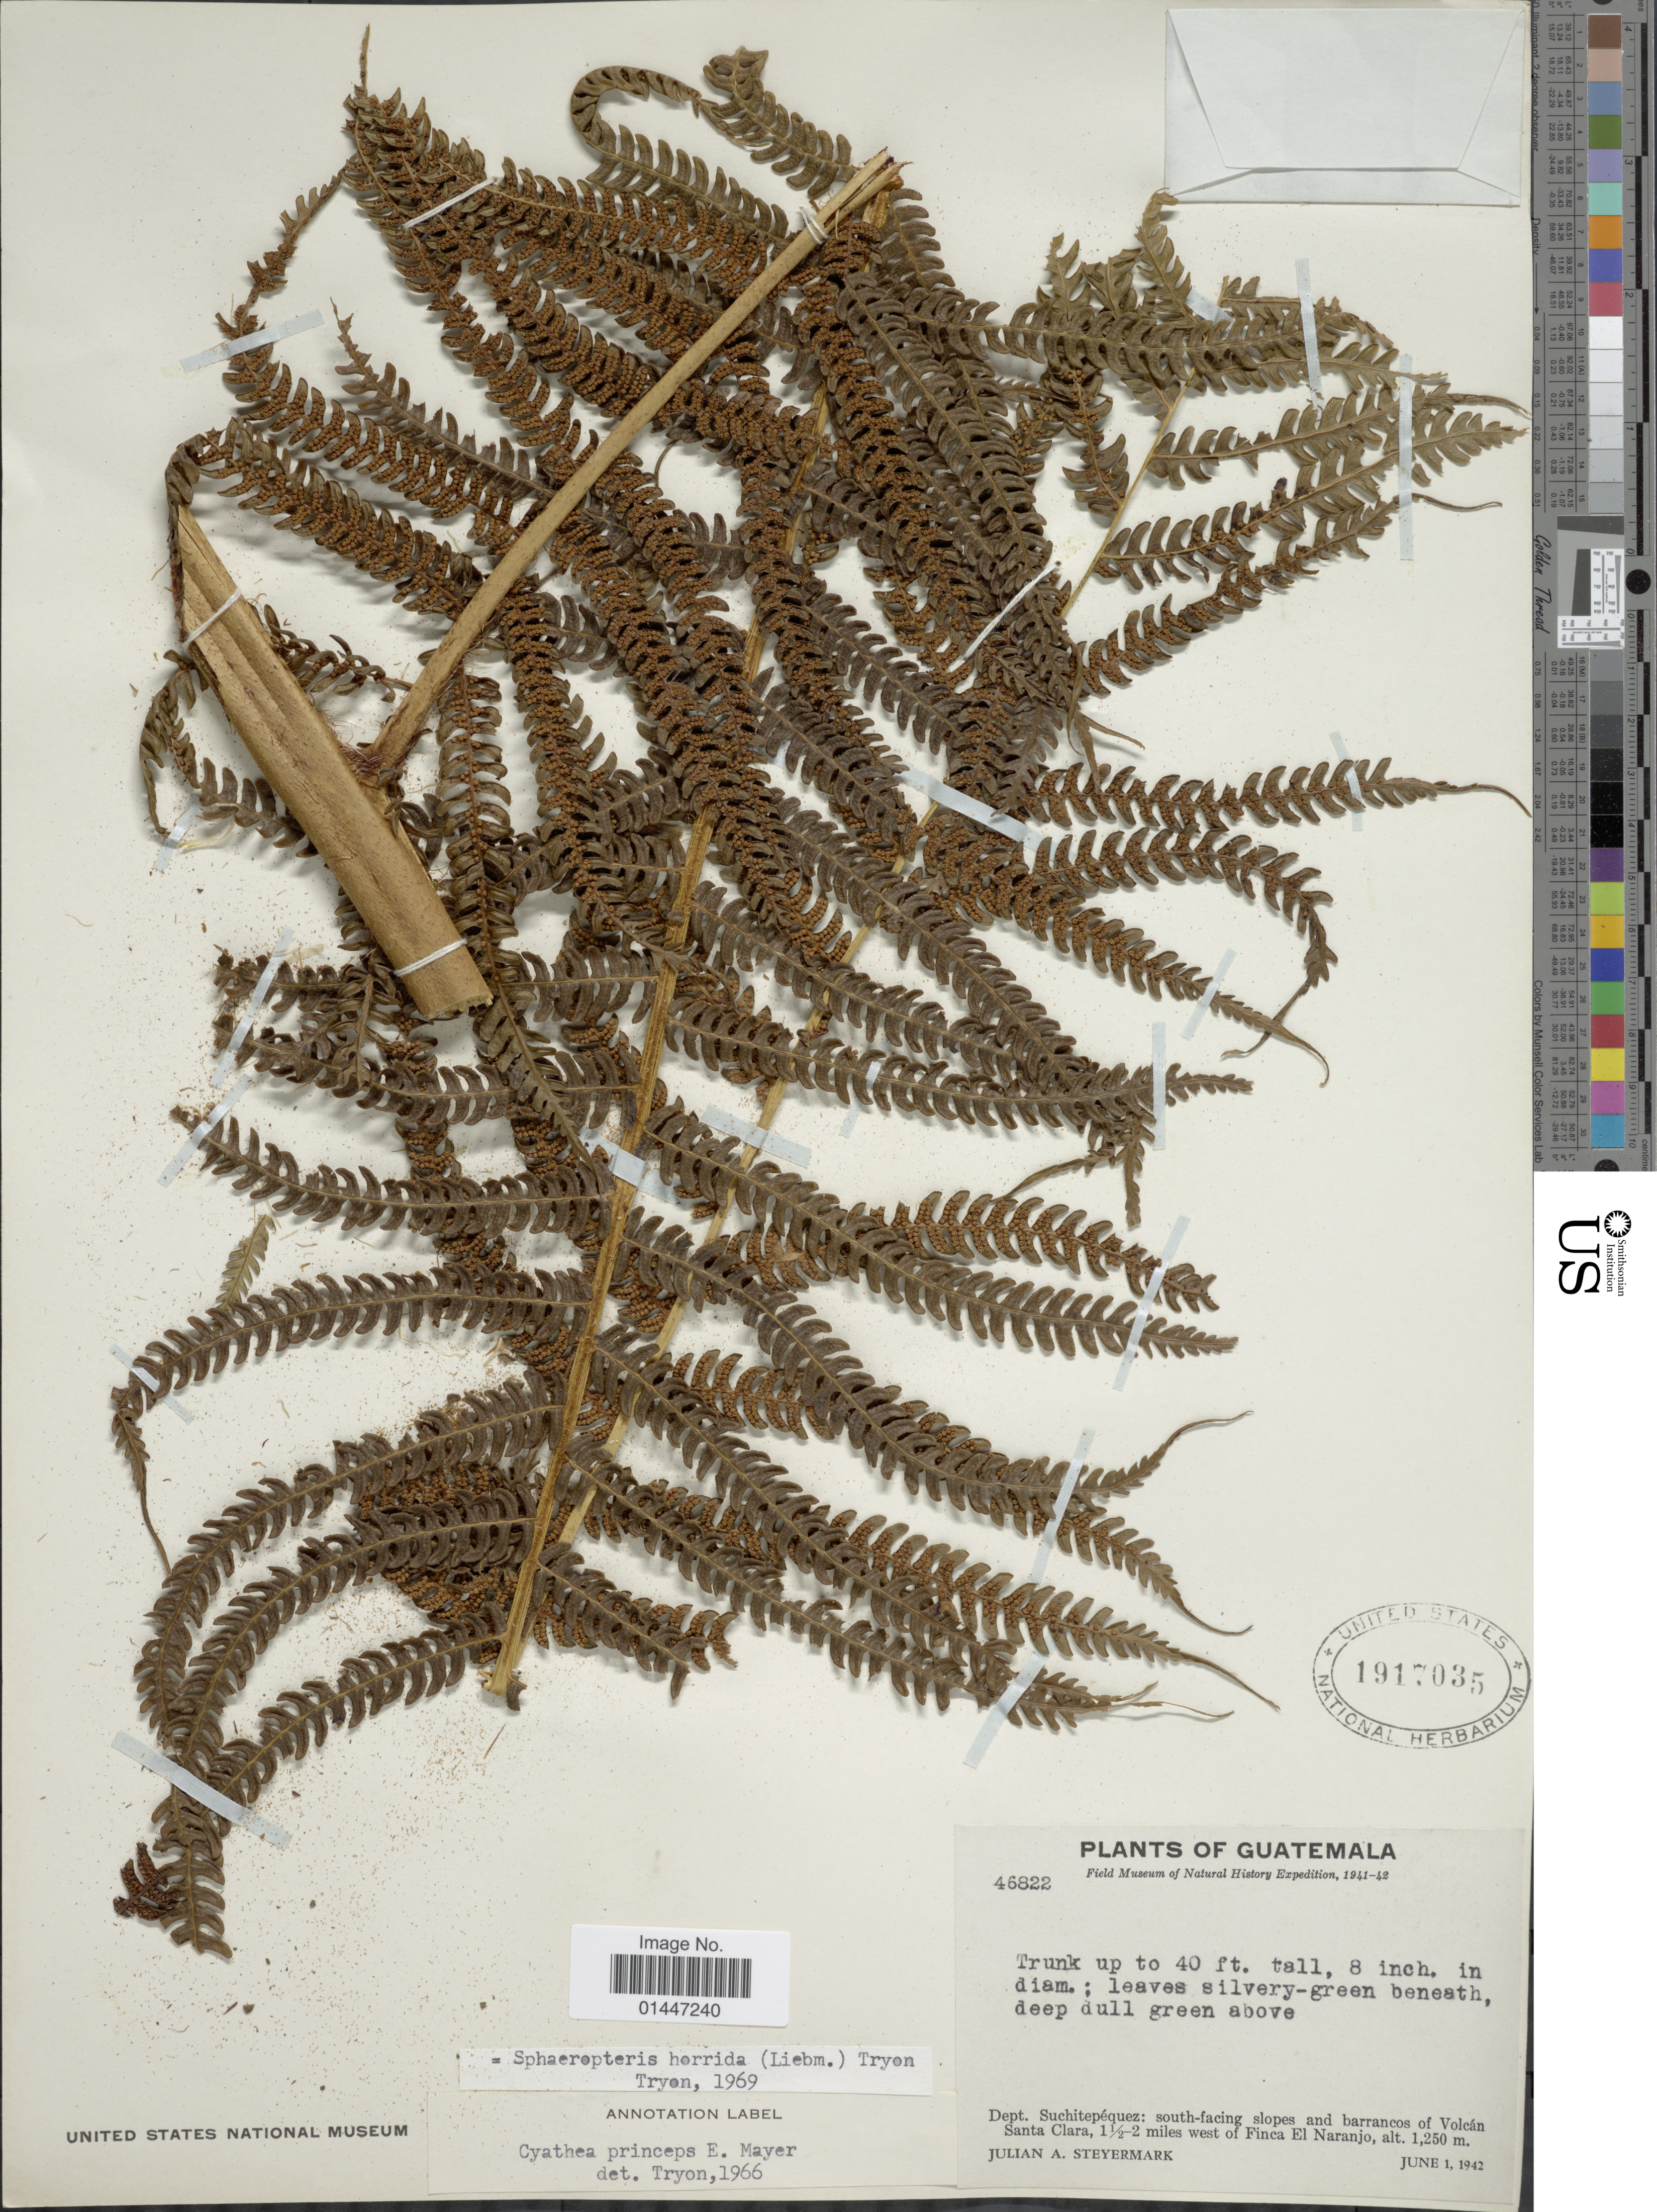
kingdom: Plantae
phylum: Tracheophyta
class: Polypodiopsida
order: Cyatheales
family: Cyatheaceae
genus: Sphaeropteris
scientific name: Sphaeropteris horrida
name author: (Liebm.) R.M. Tryon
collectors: J. Steyermark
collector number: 46822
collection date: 1942-06-01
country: Guatemala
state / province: Suchitepéquez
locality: Dept. Suchitepequez: south - facing slopes and barrancos of Volcan Santa Clara, 1½ - 2 miles west of Finca El Naranjo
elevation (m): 1250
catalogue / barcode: US 1917035